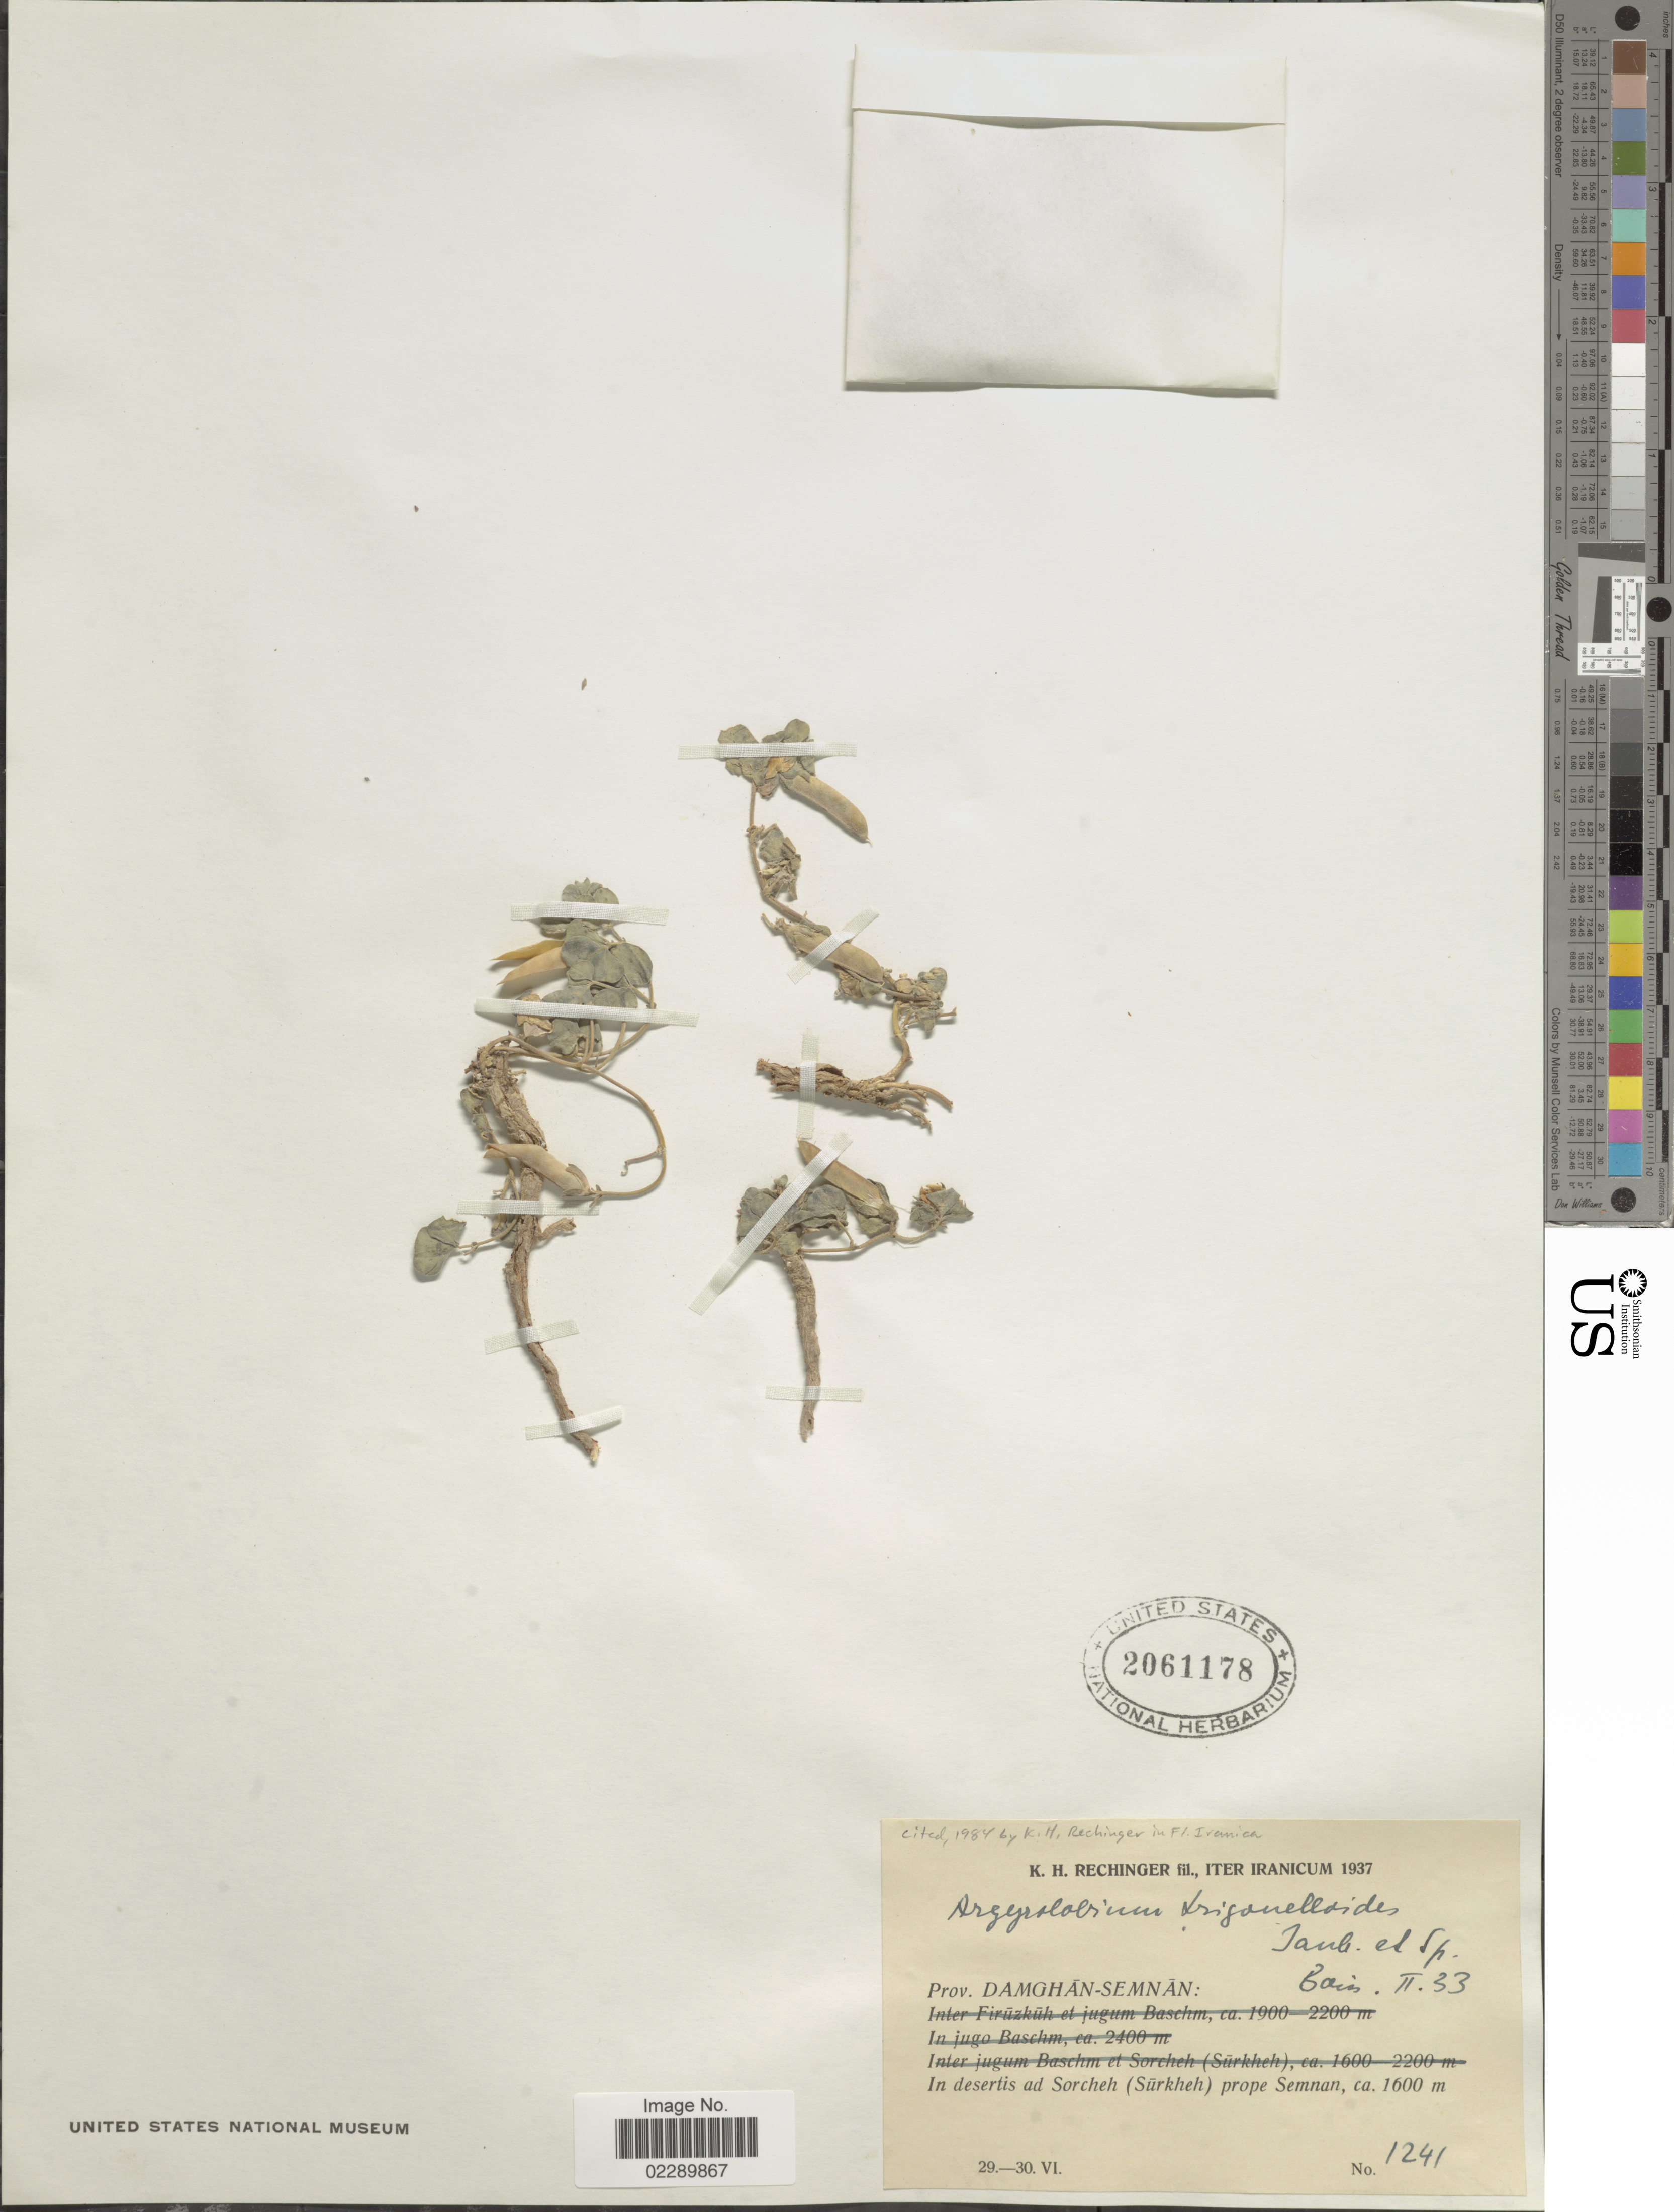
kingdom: Plantae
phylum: Tracheophyta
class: Magnoliopsida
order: Fabales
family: Fabaceae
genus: Argyrolobium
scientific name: Argyrolobium trigonelloides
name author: Jaub. & Spach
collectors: K. H. Rechinger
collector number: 1241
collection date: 1937-06-29/1937-06-30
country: Iran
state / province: Semnan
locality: Prov. Damghan-Semnan. In desertis ad Sorcheh (Sürkheh) prope Semnan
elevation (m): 1600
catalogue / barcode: US 2061178